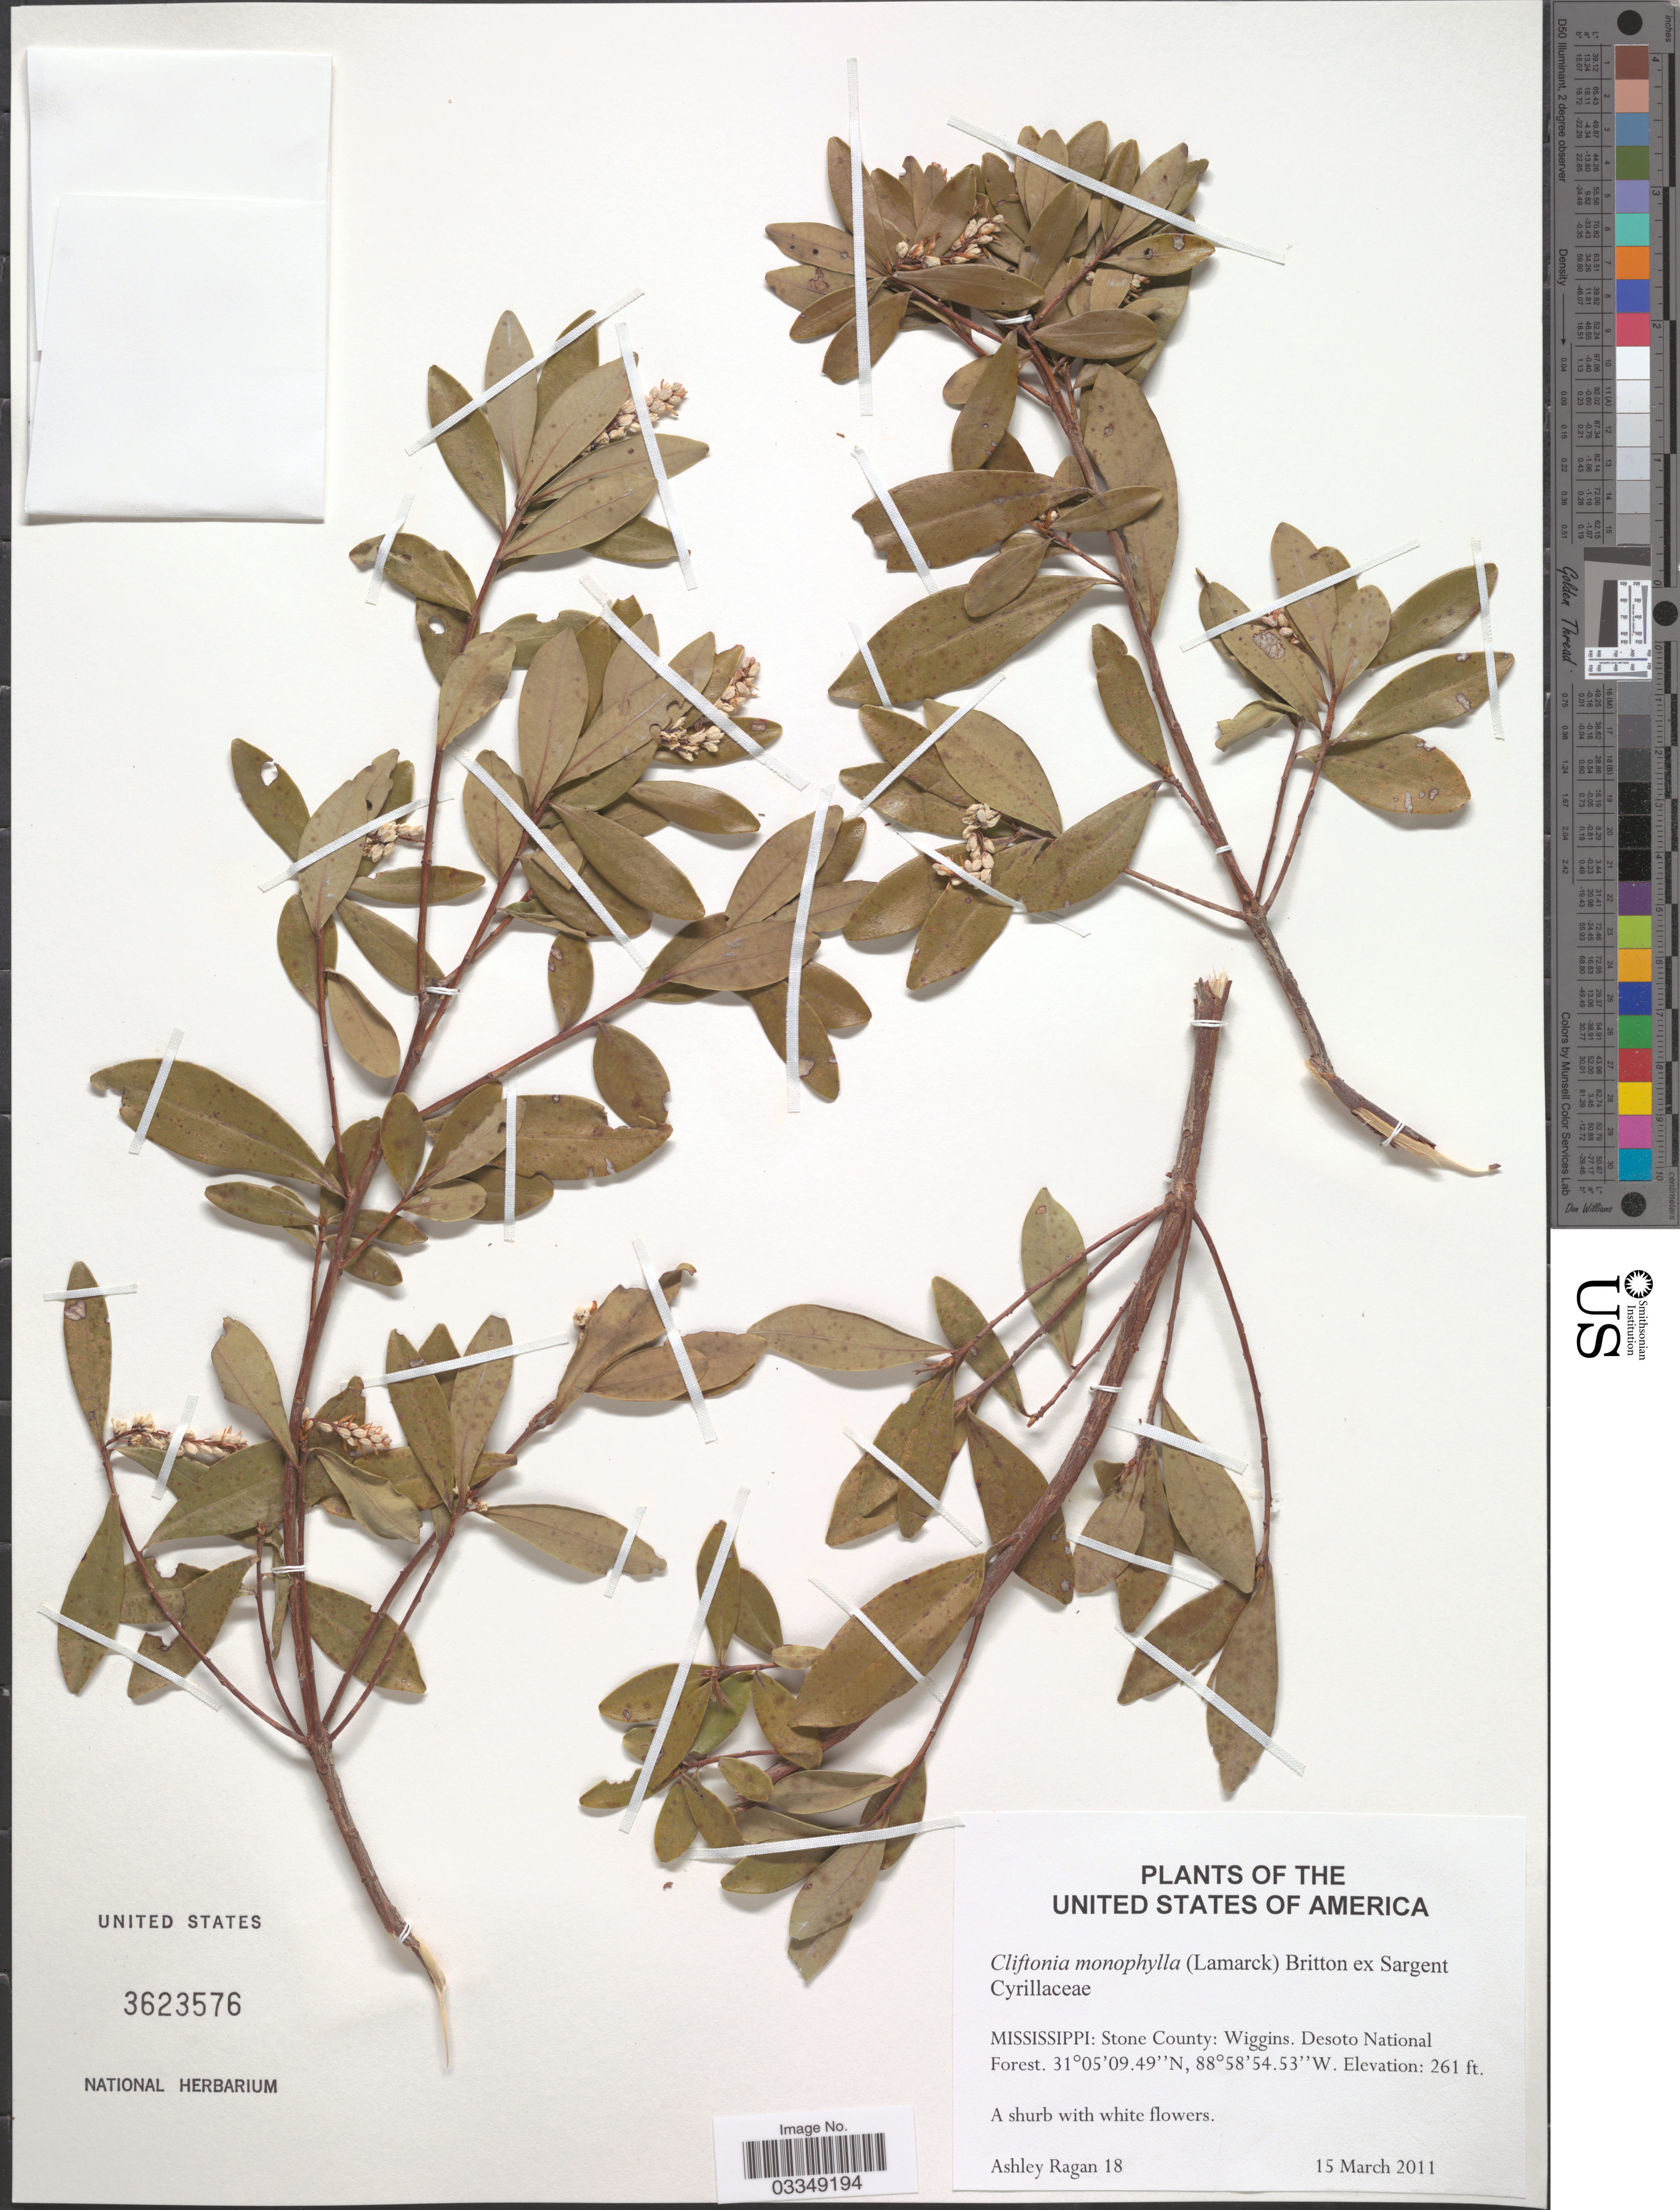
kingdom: Plantae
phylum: Tracheophyta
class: Magnoliopsida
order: Ericales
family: Cyrillaceae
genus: Cliftonia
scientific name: Cliftonia monophylla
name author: (Lam.) Britton ex Sarg.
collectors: A. Ragan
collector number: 18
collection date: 2011-03-15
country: United States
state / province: Mississippi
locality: Stone County: Wiggins. Desoto National Forest.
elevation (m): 80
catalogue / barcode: US 3623576